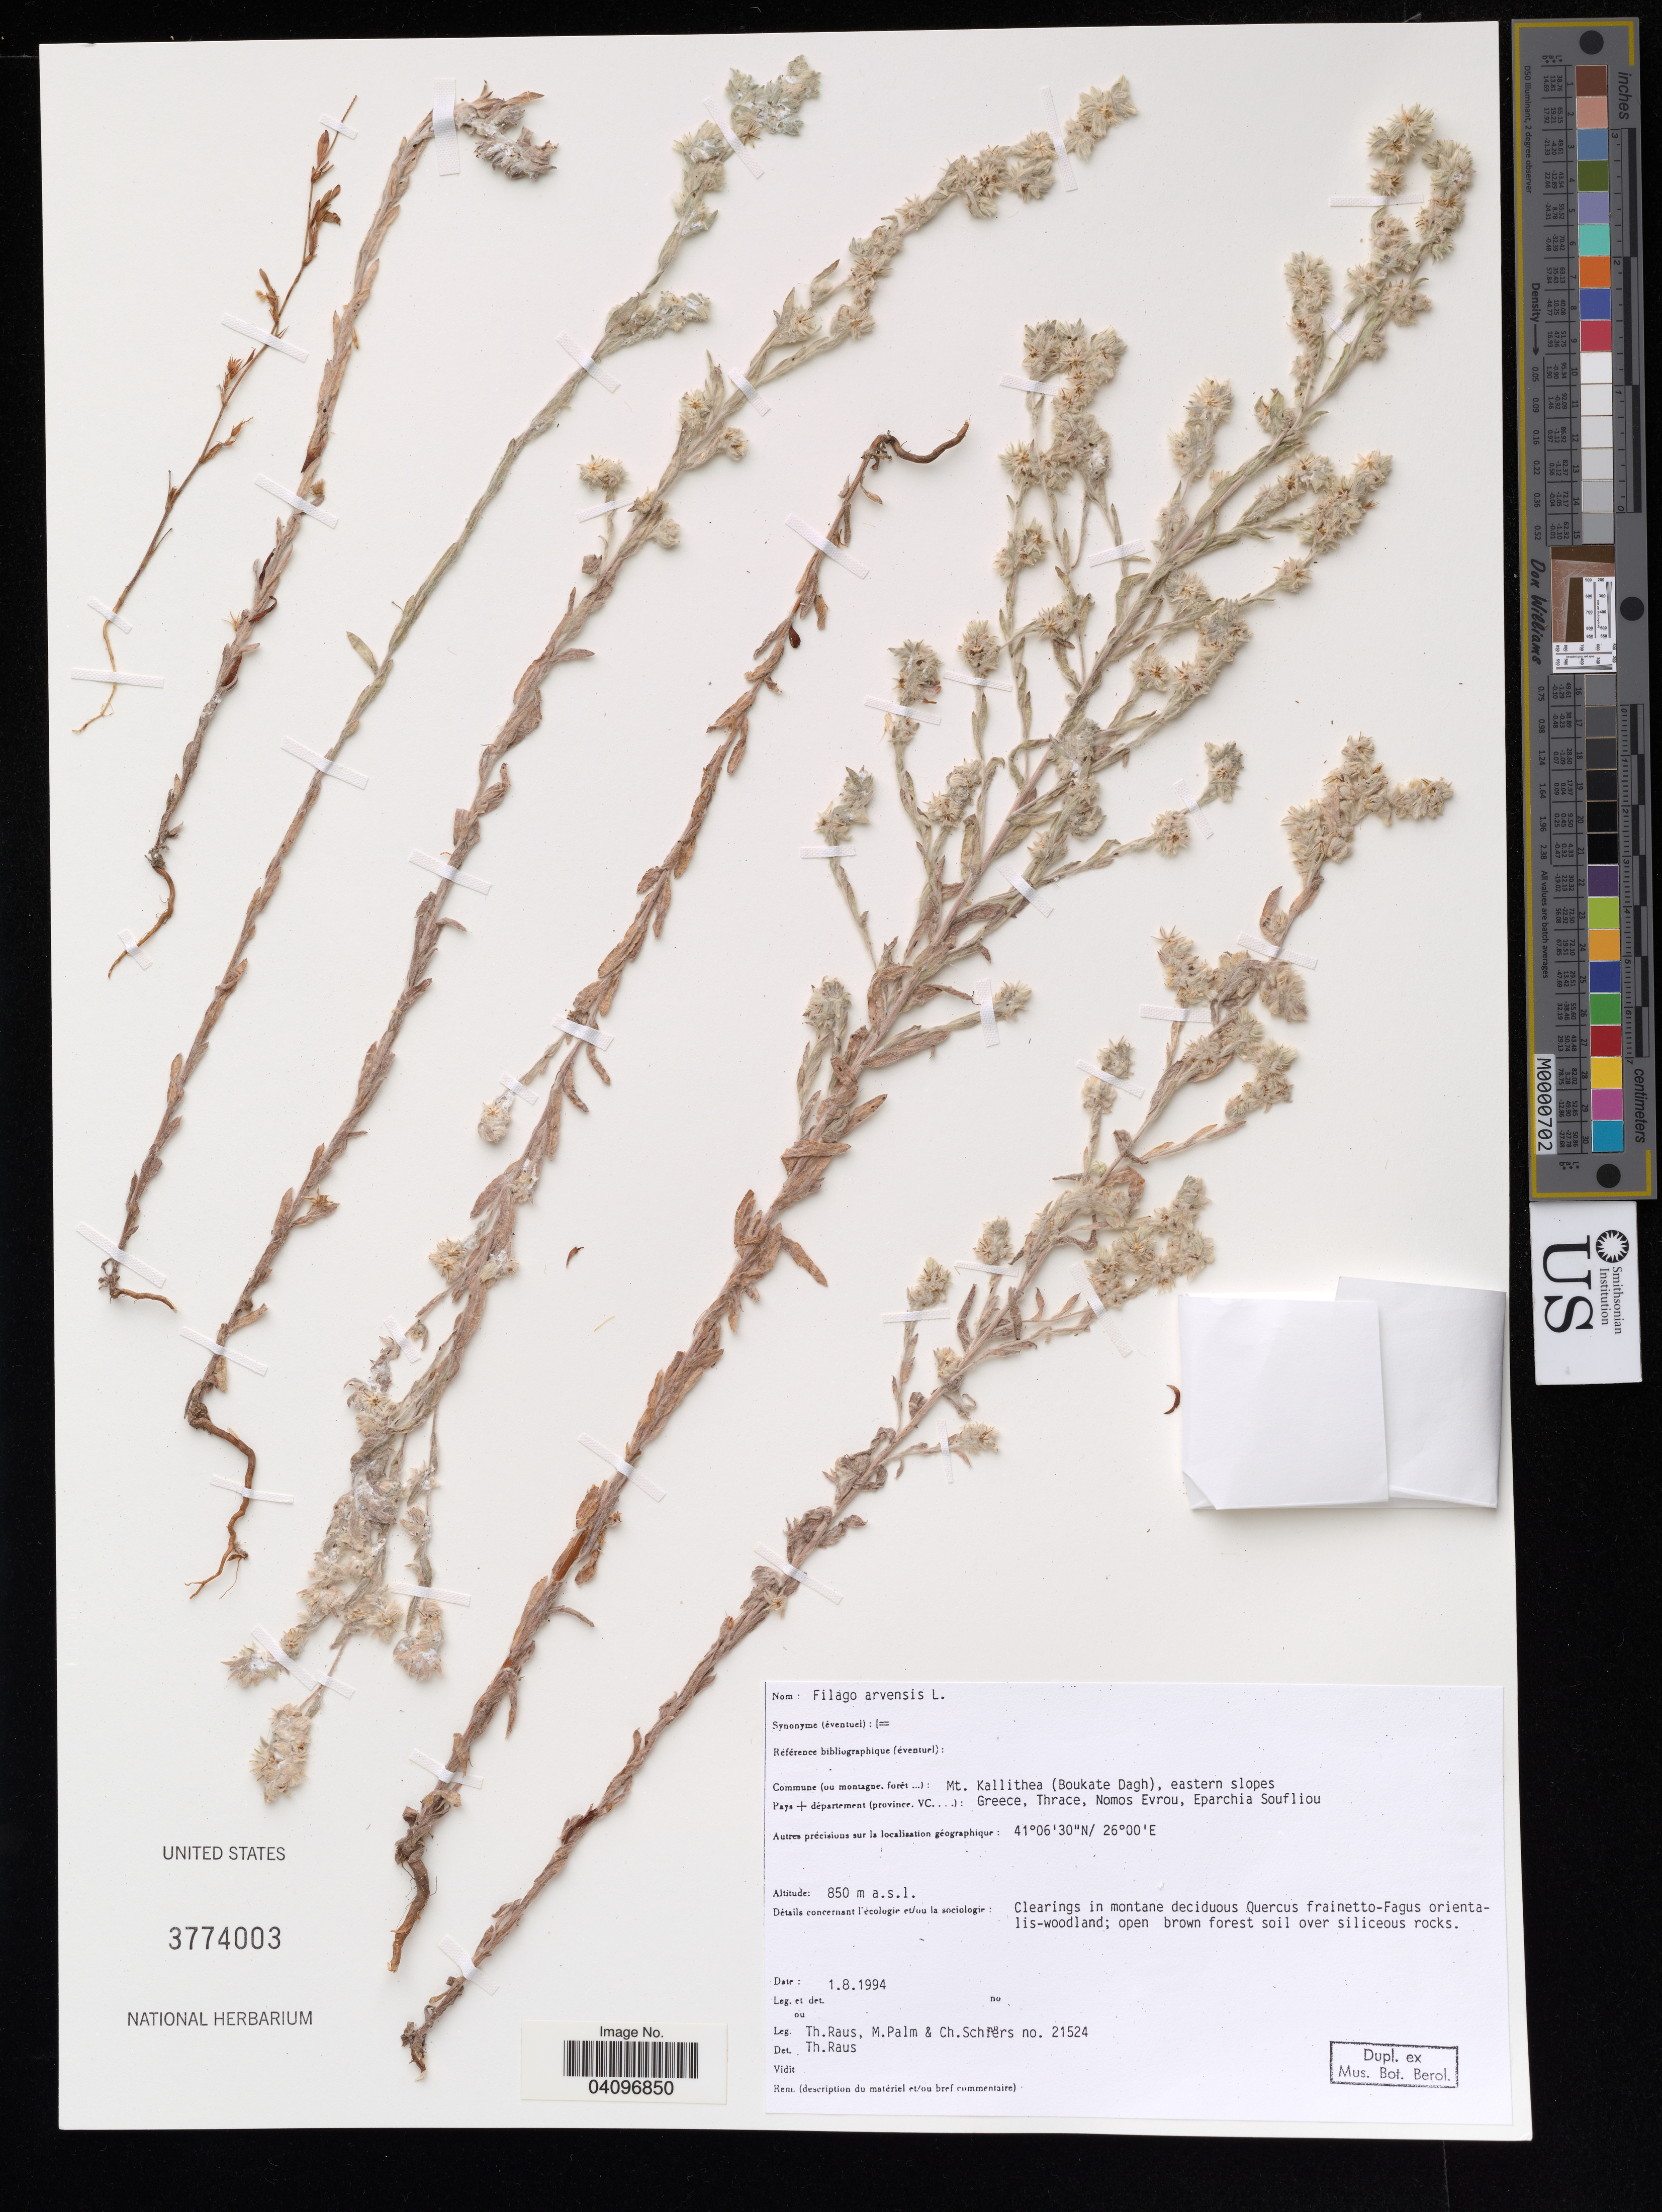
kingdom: Plantae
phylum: Tracheophyta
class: Magnoliopsida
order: Asterales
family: Asteraceae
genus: Filago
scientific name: Filago arvensis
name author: L.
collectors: T. Raus, M. Palm & C. Schiers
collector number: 21524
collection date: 1994-08-01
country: Greece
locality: Mt. Kallithea (Boukate Dagh), eastern slopes Greece, Thrace, Nomos Evrou, Eparchia Soufliou.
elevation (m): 850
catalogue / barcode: US 3774003